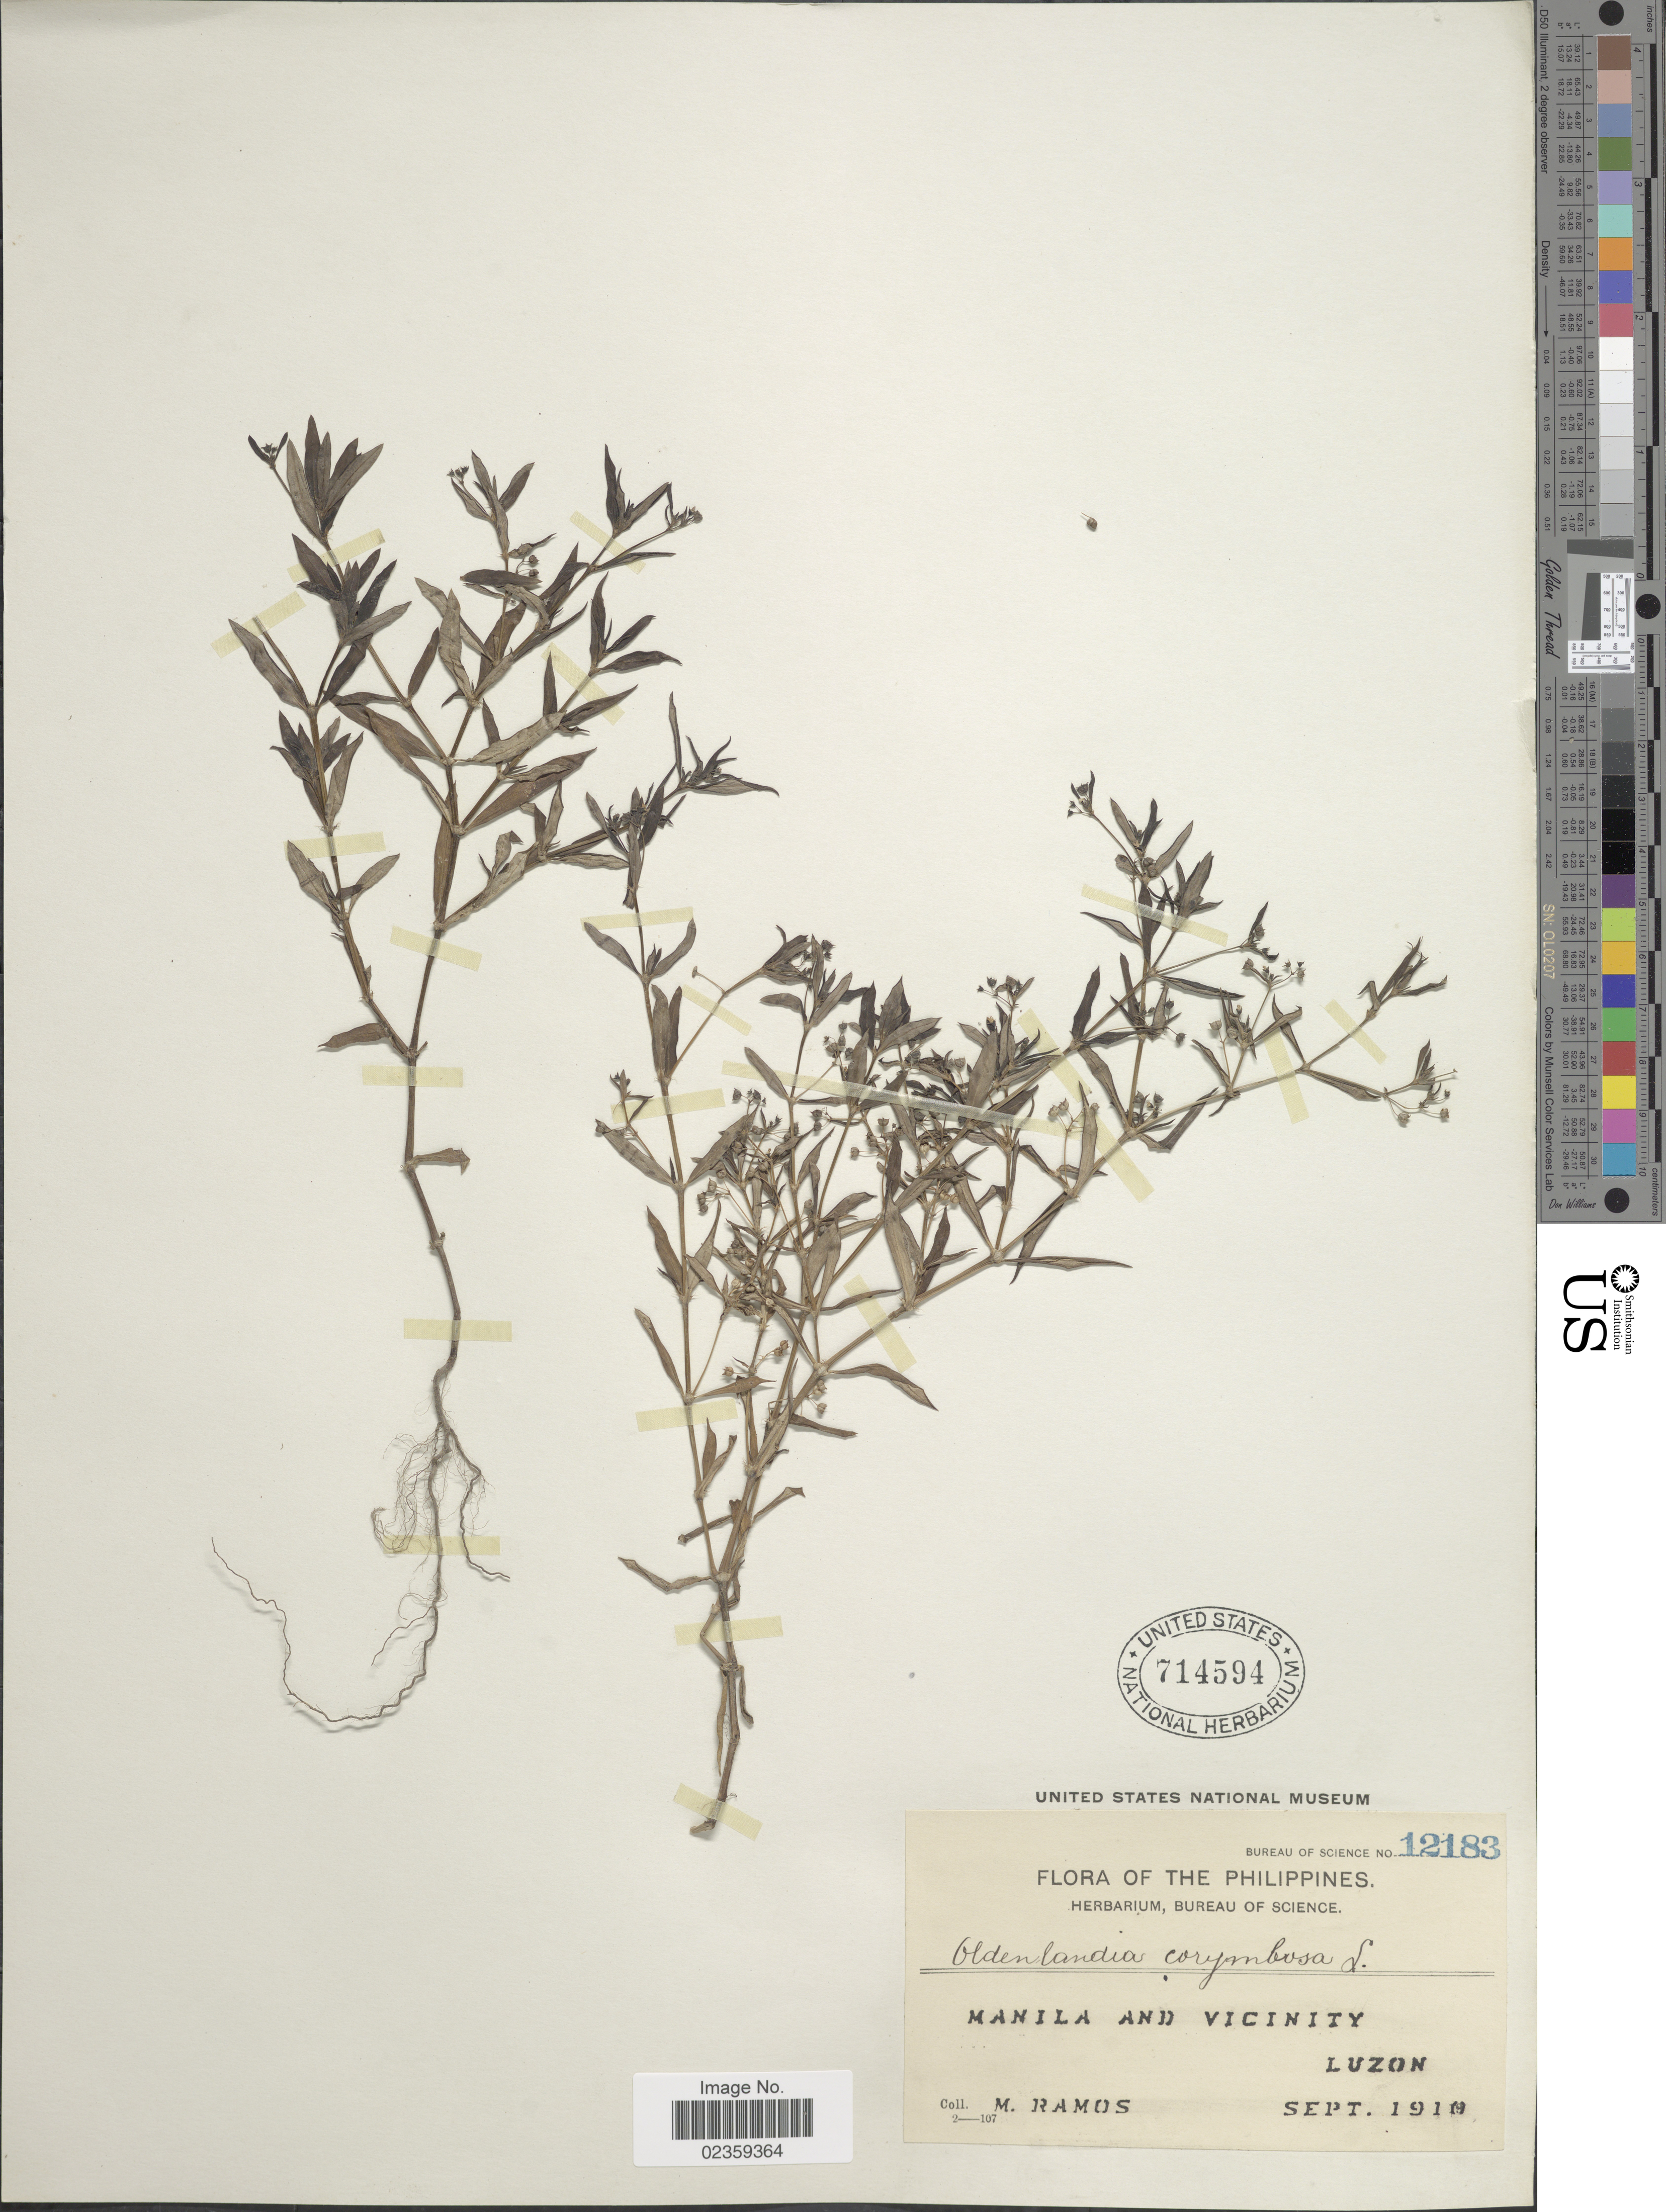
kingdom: Plantae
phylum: Tracheophyta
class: Magnoliopsida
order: Gentianales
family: Rubiaceae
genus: Oldenlandia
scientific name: Oldenlandia corymbosa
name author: L.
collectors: M. Ramos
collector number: Bureau of Science 12183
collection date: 1910-09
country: Philippines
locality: Manila and vicinity. Luzon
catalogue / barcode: US 714594